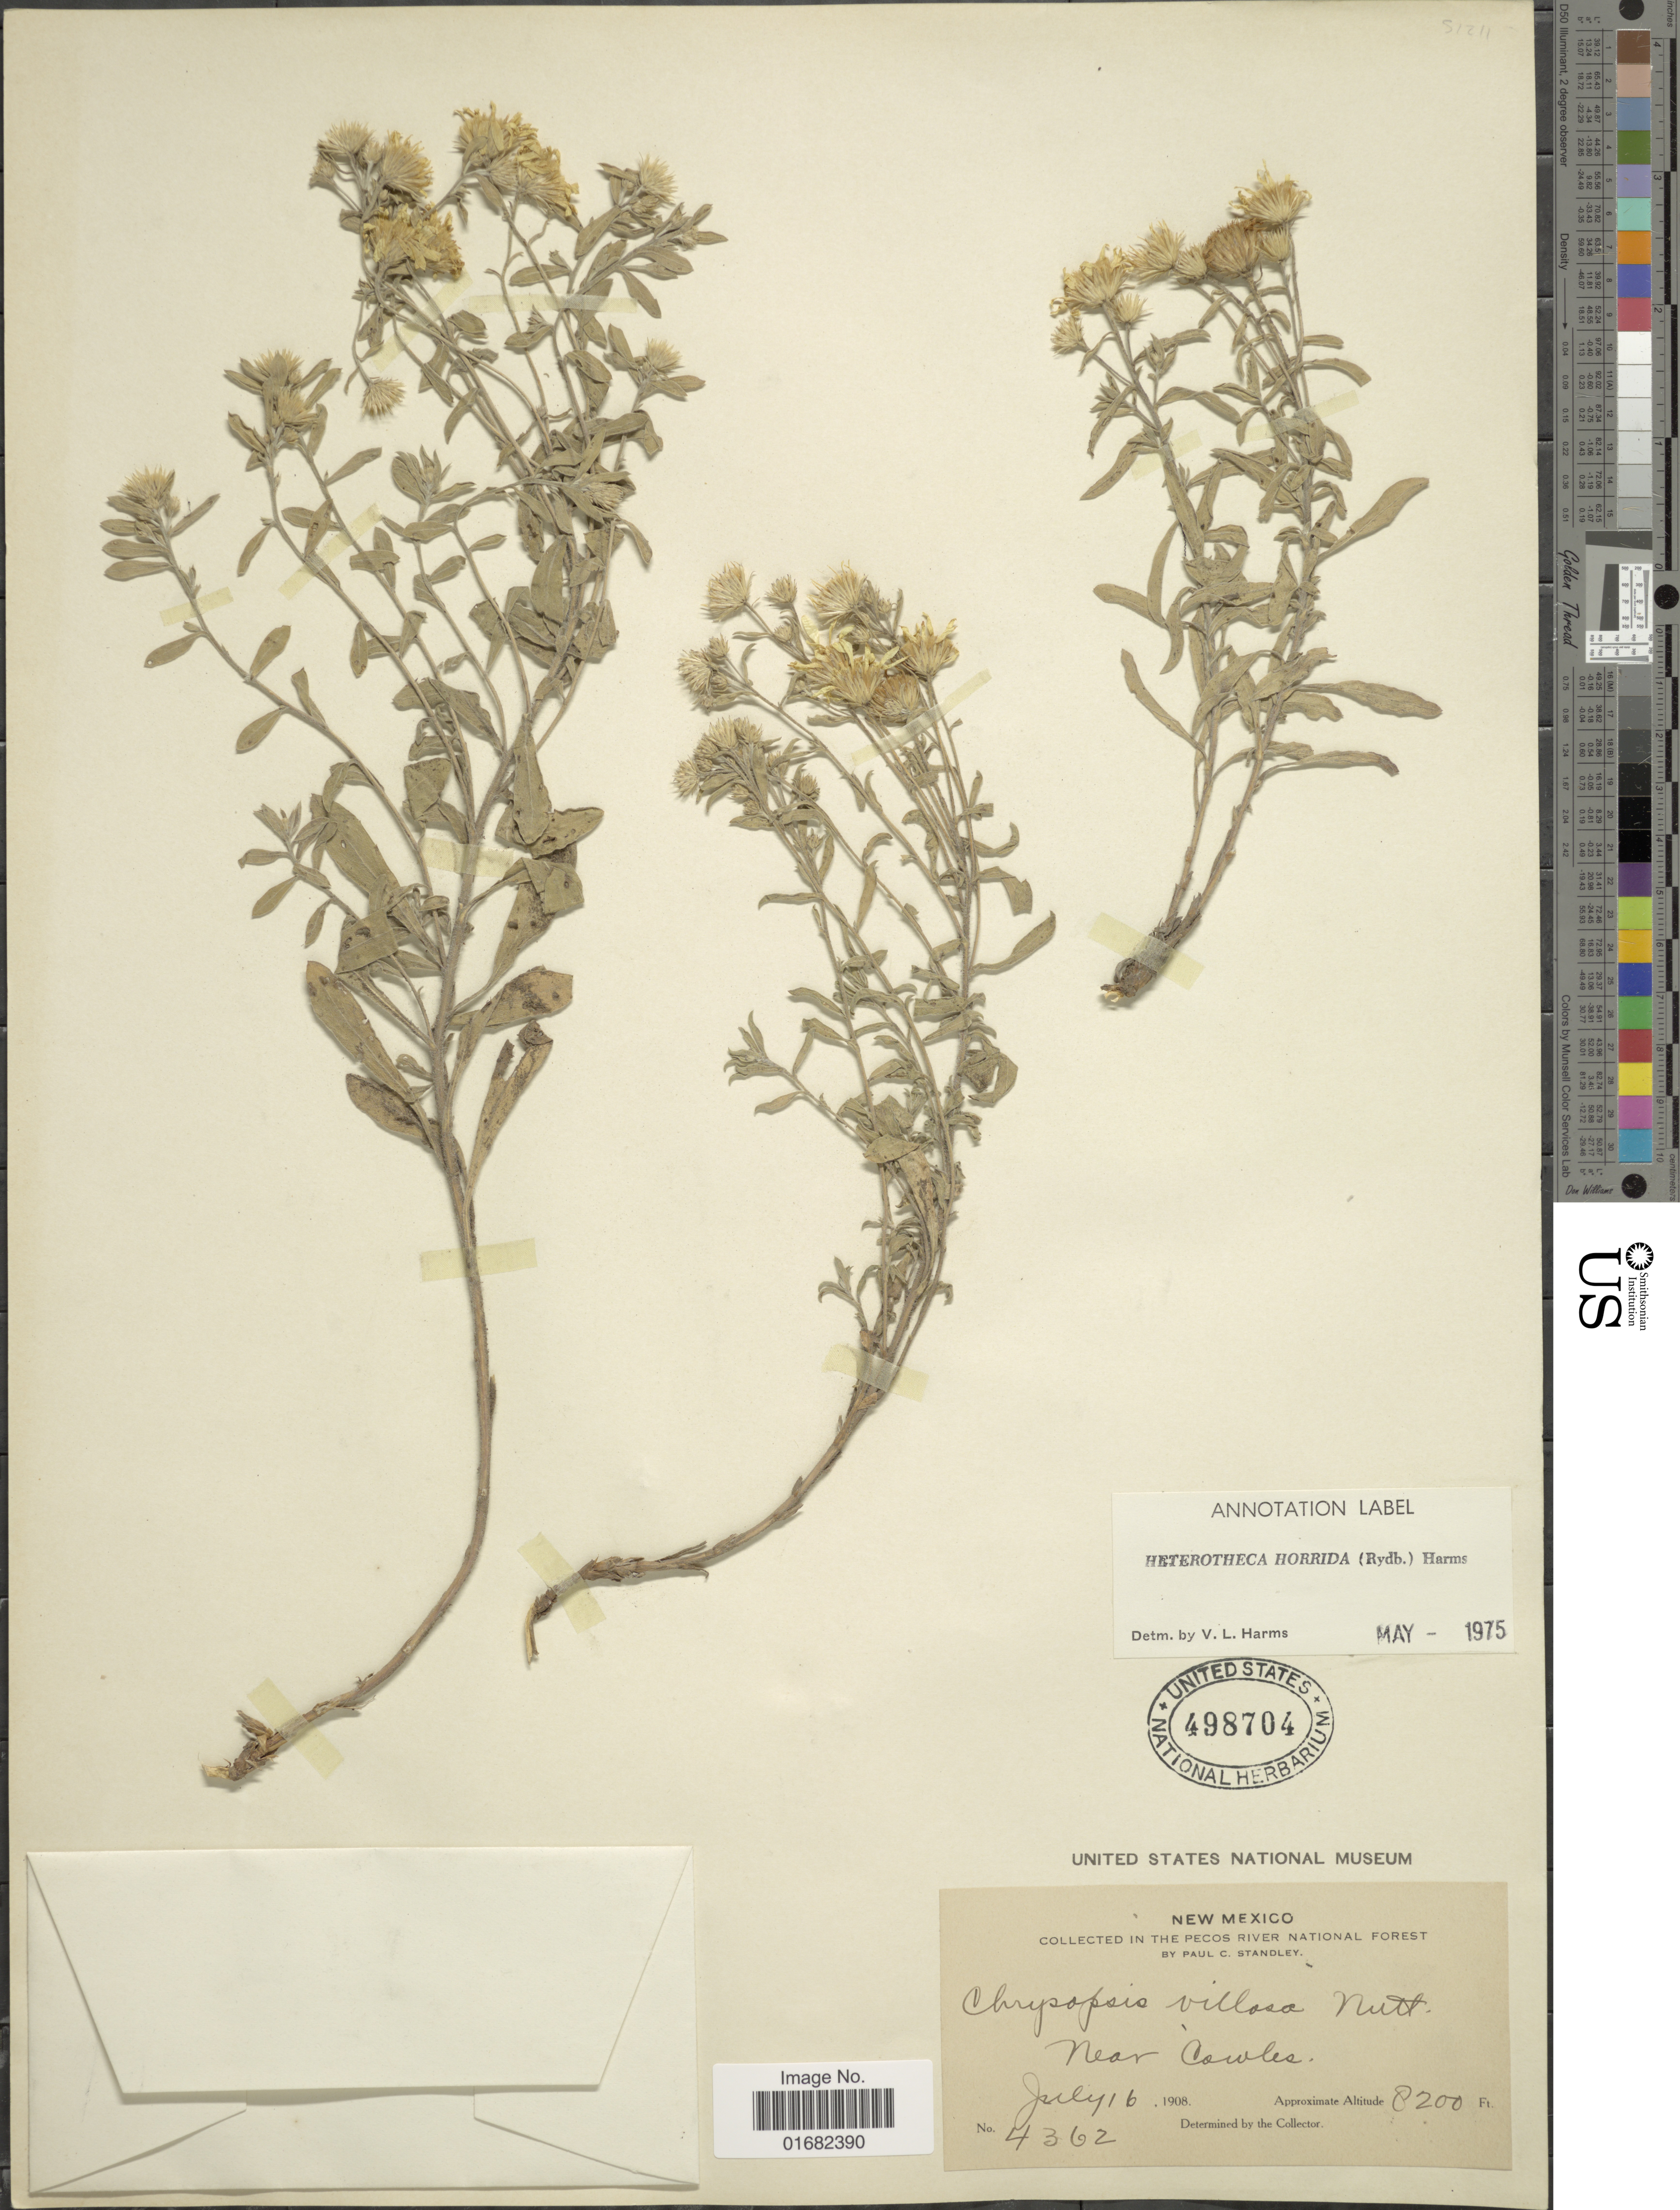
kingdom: Plantae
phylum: Tracheophyta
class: Magnoliopsida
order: Asterales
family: Asteraceae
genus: Heterotheca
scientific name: Heterotheca horrida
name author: (Rydb.) V.L. Harms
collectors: P. C. Standley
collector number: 4362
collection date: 1908-07-16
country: United States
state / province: New Mexico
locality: Pecos River National Forest. Near Cowles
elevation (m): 2499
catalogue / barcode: US 498704